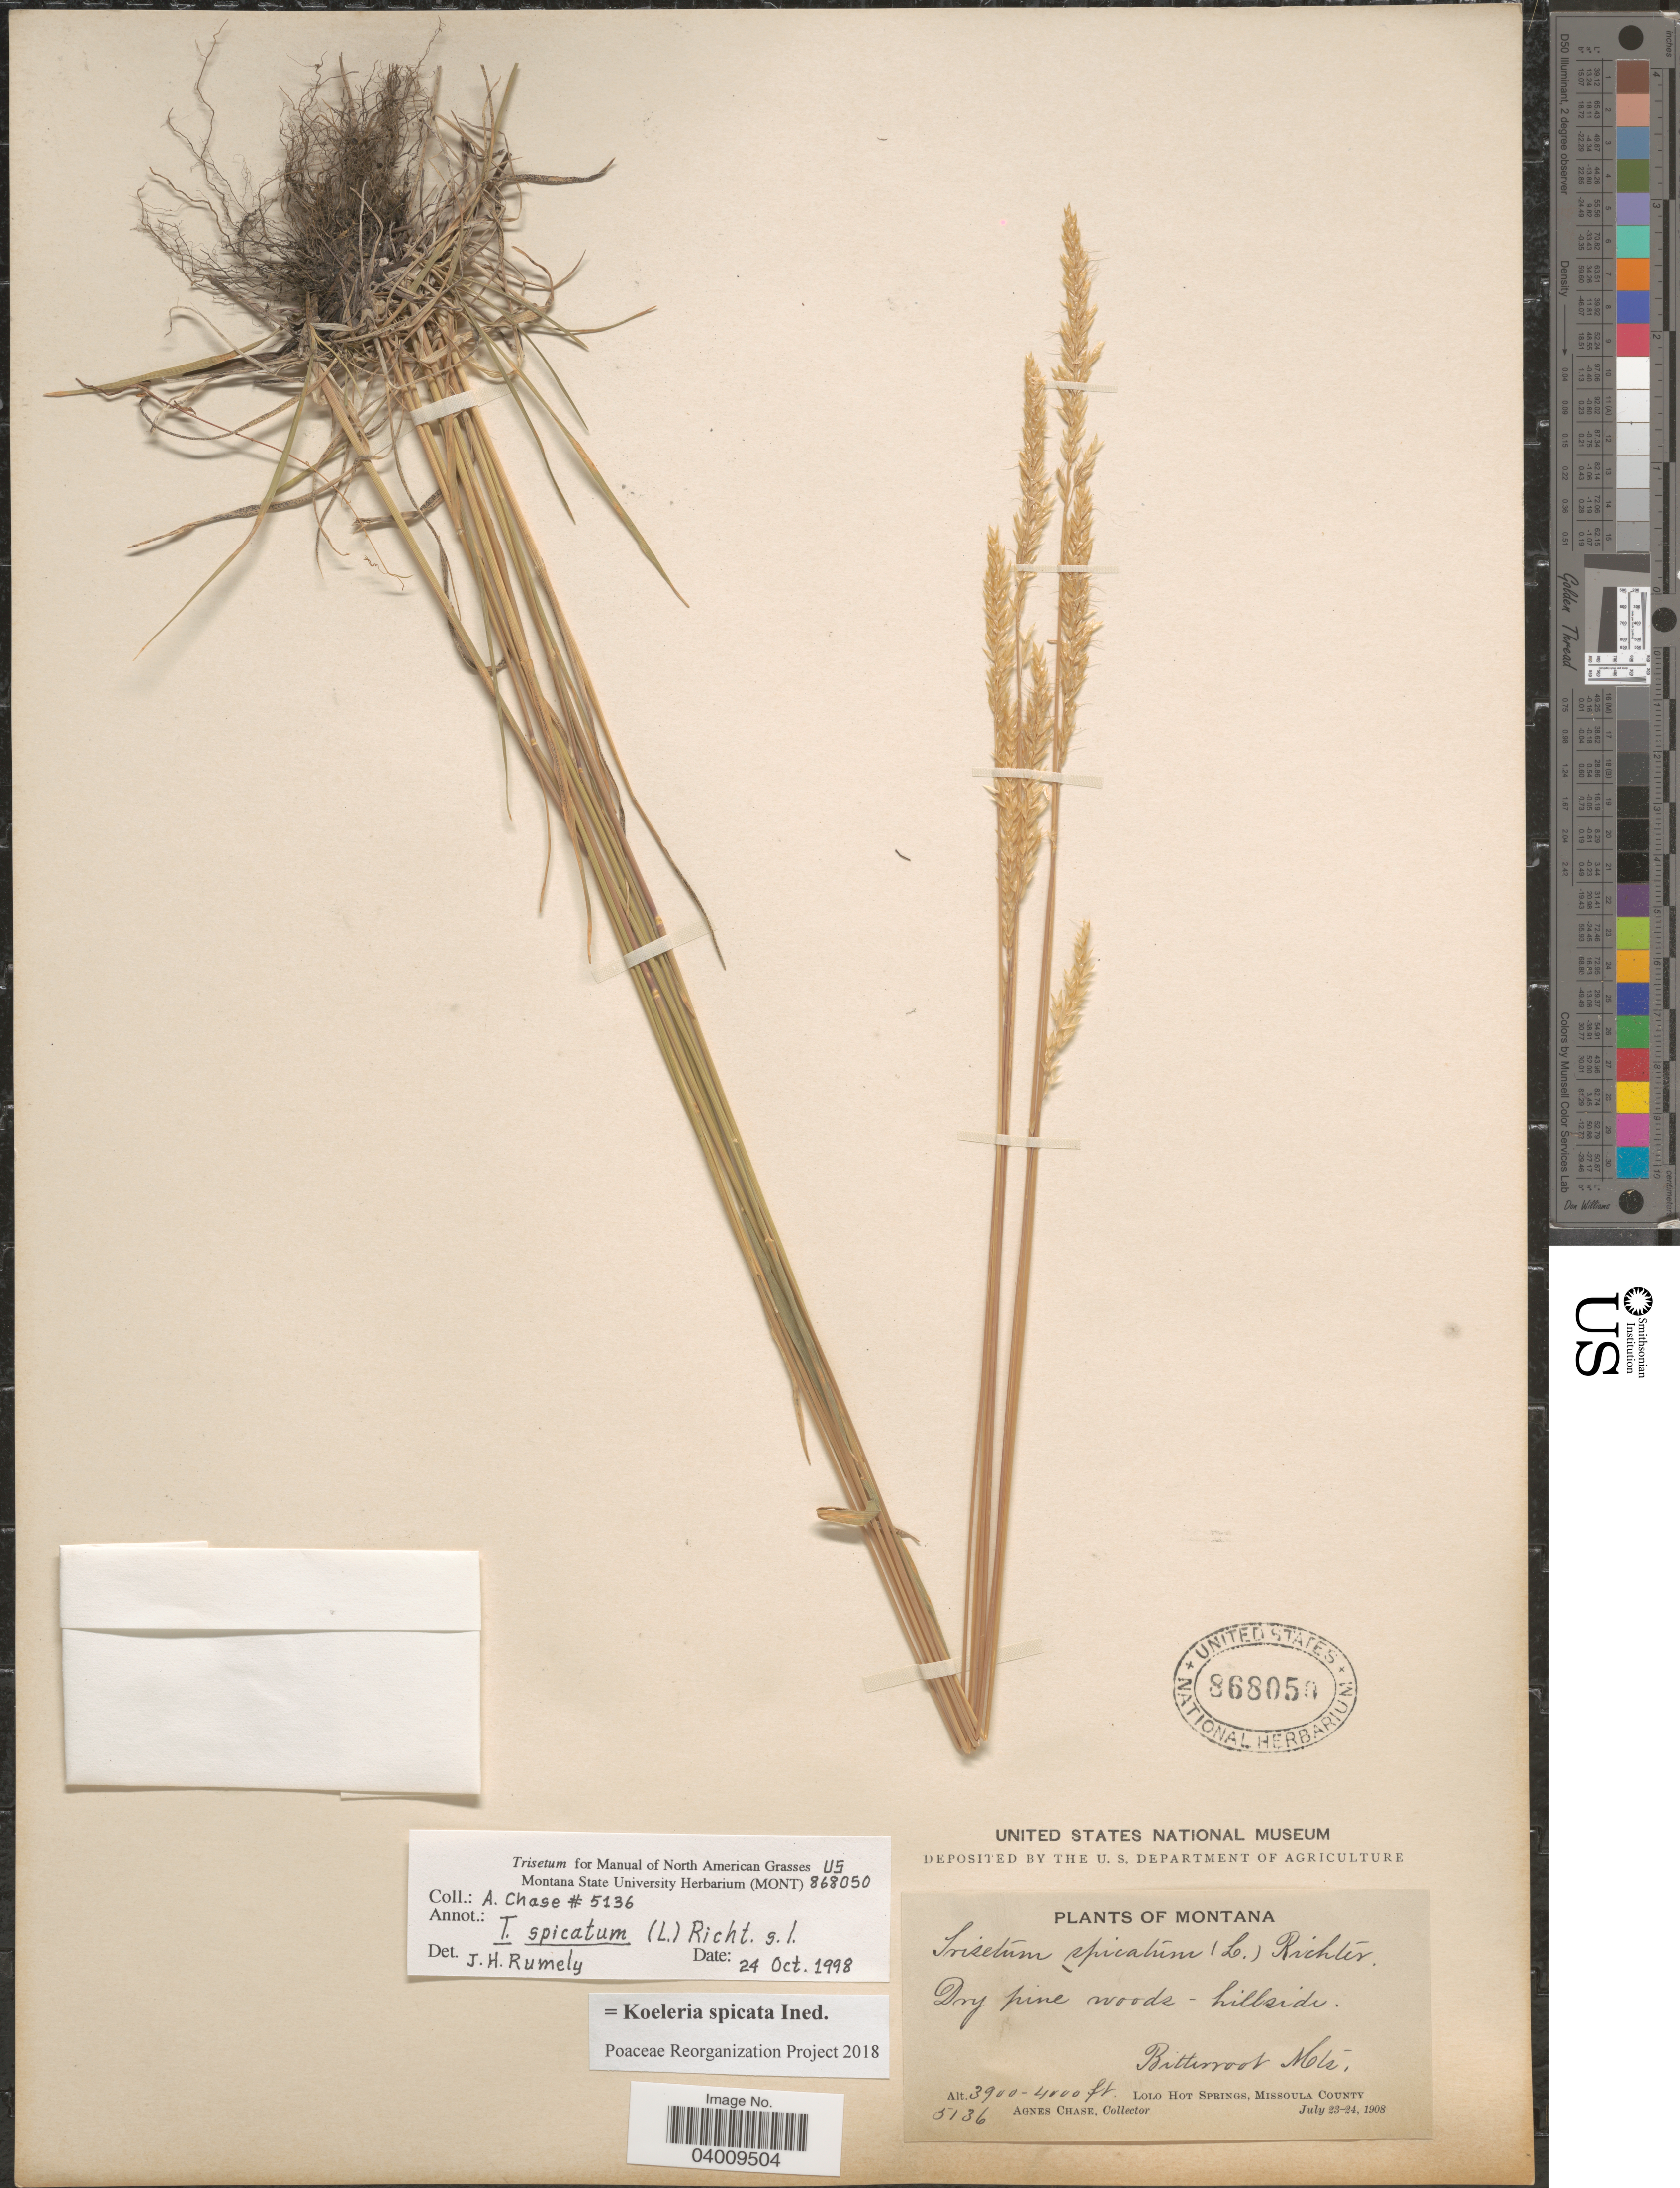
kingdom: Plantae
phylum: Tracheophyta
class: Liliopsida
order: Poales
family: Poaceae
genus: Koeleria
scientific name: Koeleria spicata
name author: (L.) Barberá et al.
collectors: A. Chase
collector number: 5136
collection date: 1908-07-23/1908-07-24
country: United States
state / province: Montana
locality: Bitterroot Mts. Lolo Hot Springs, Missoula County.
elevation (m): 1189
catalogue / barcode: US 868050